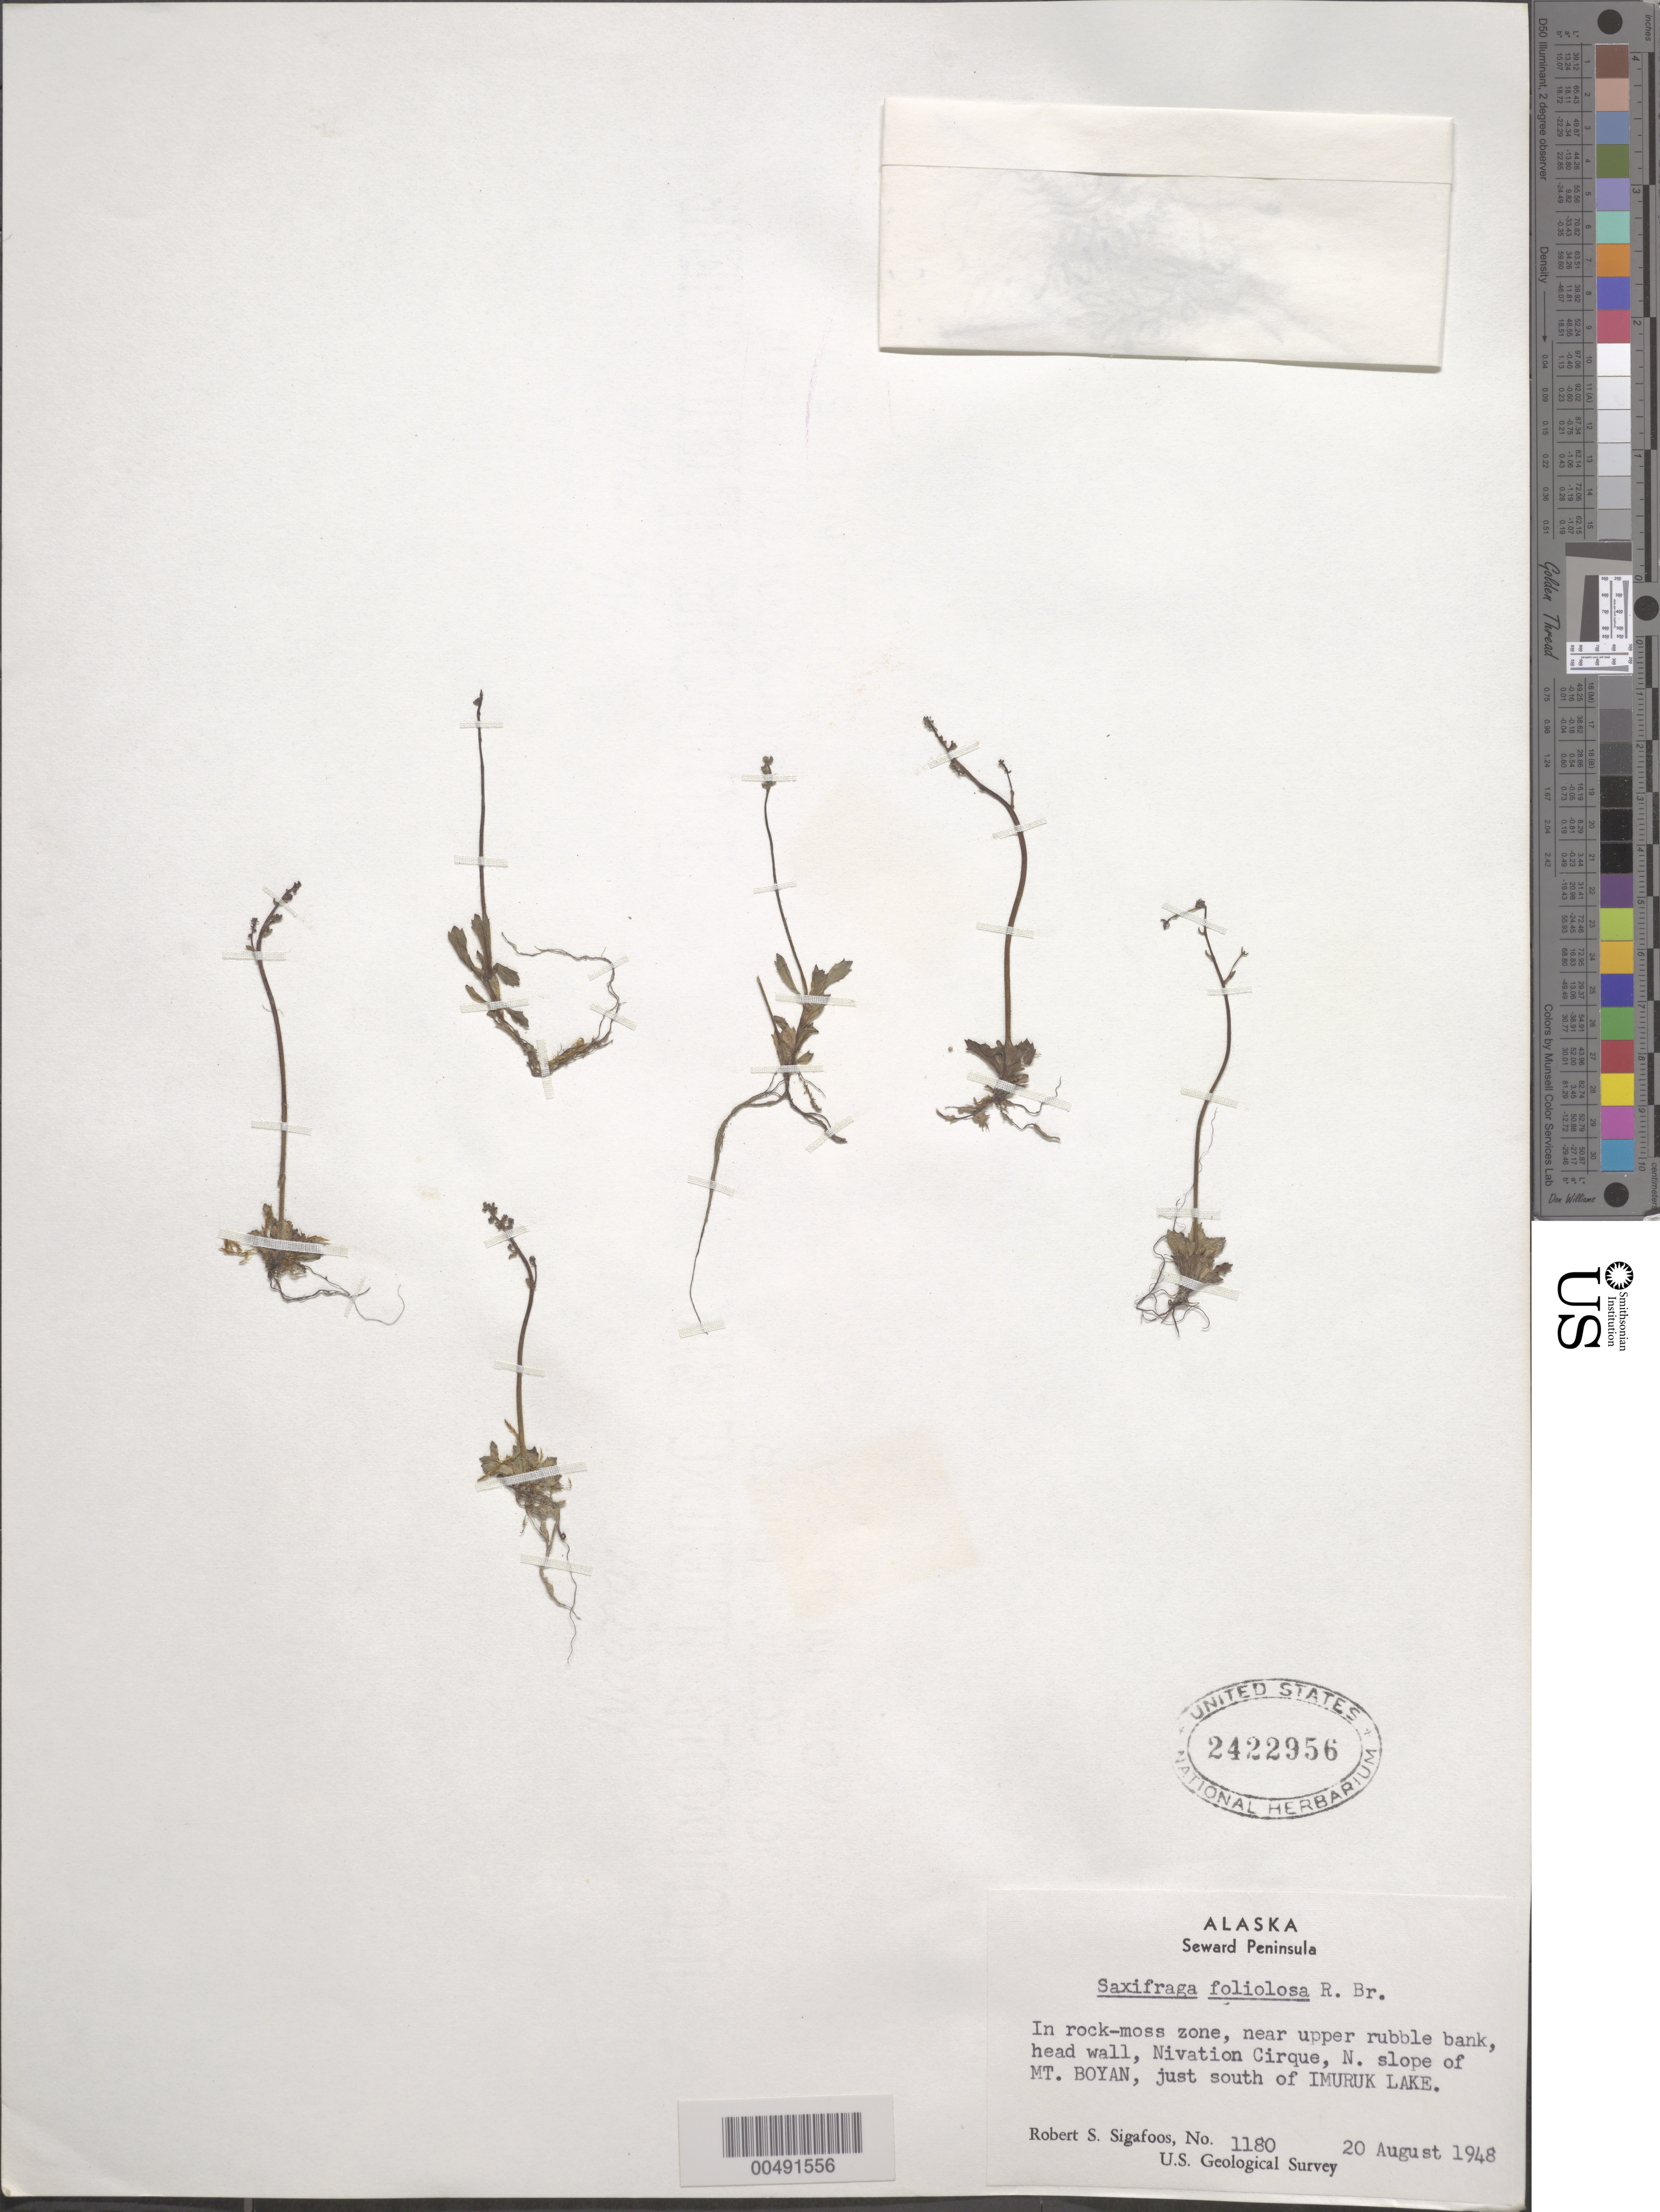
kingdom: Plantae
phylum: Tracheophyta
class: Magnoliopsida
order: Saxifragales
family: Saxifragaceae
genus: Micranthes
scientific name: Micranthes foliolosa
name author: (R. Br.) Gornall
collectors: R. Sigafoos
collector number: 1180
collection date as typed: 20 Aug 1948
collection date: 1948-08-20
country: United States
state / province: Alaska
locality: Seward Peninsula, south of Imuruk Lake, N. slope of Mt. Boyan, Nivation Cirque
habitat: in rock-moss zone, near upper rubble bank, head wall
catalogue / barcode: US 2422956